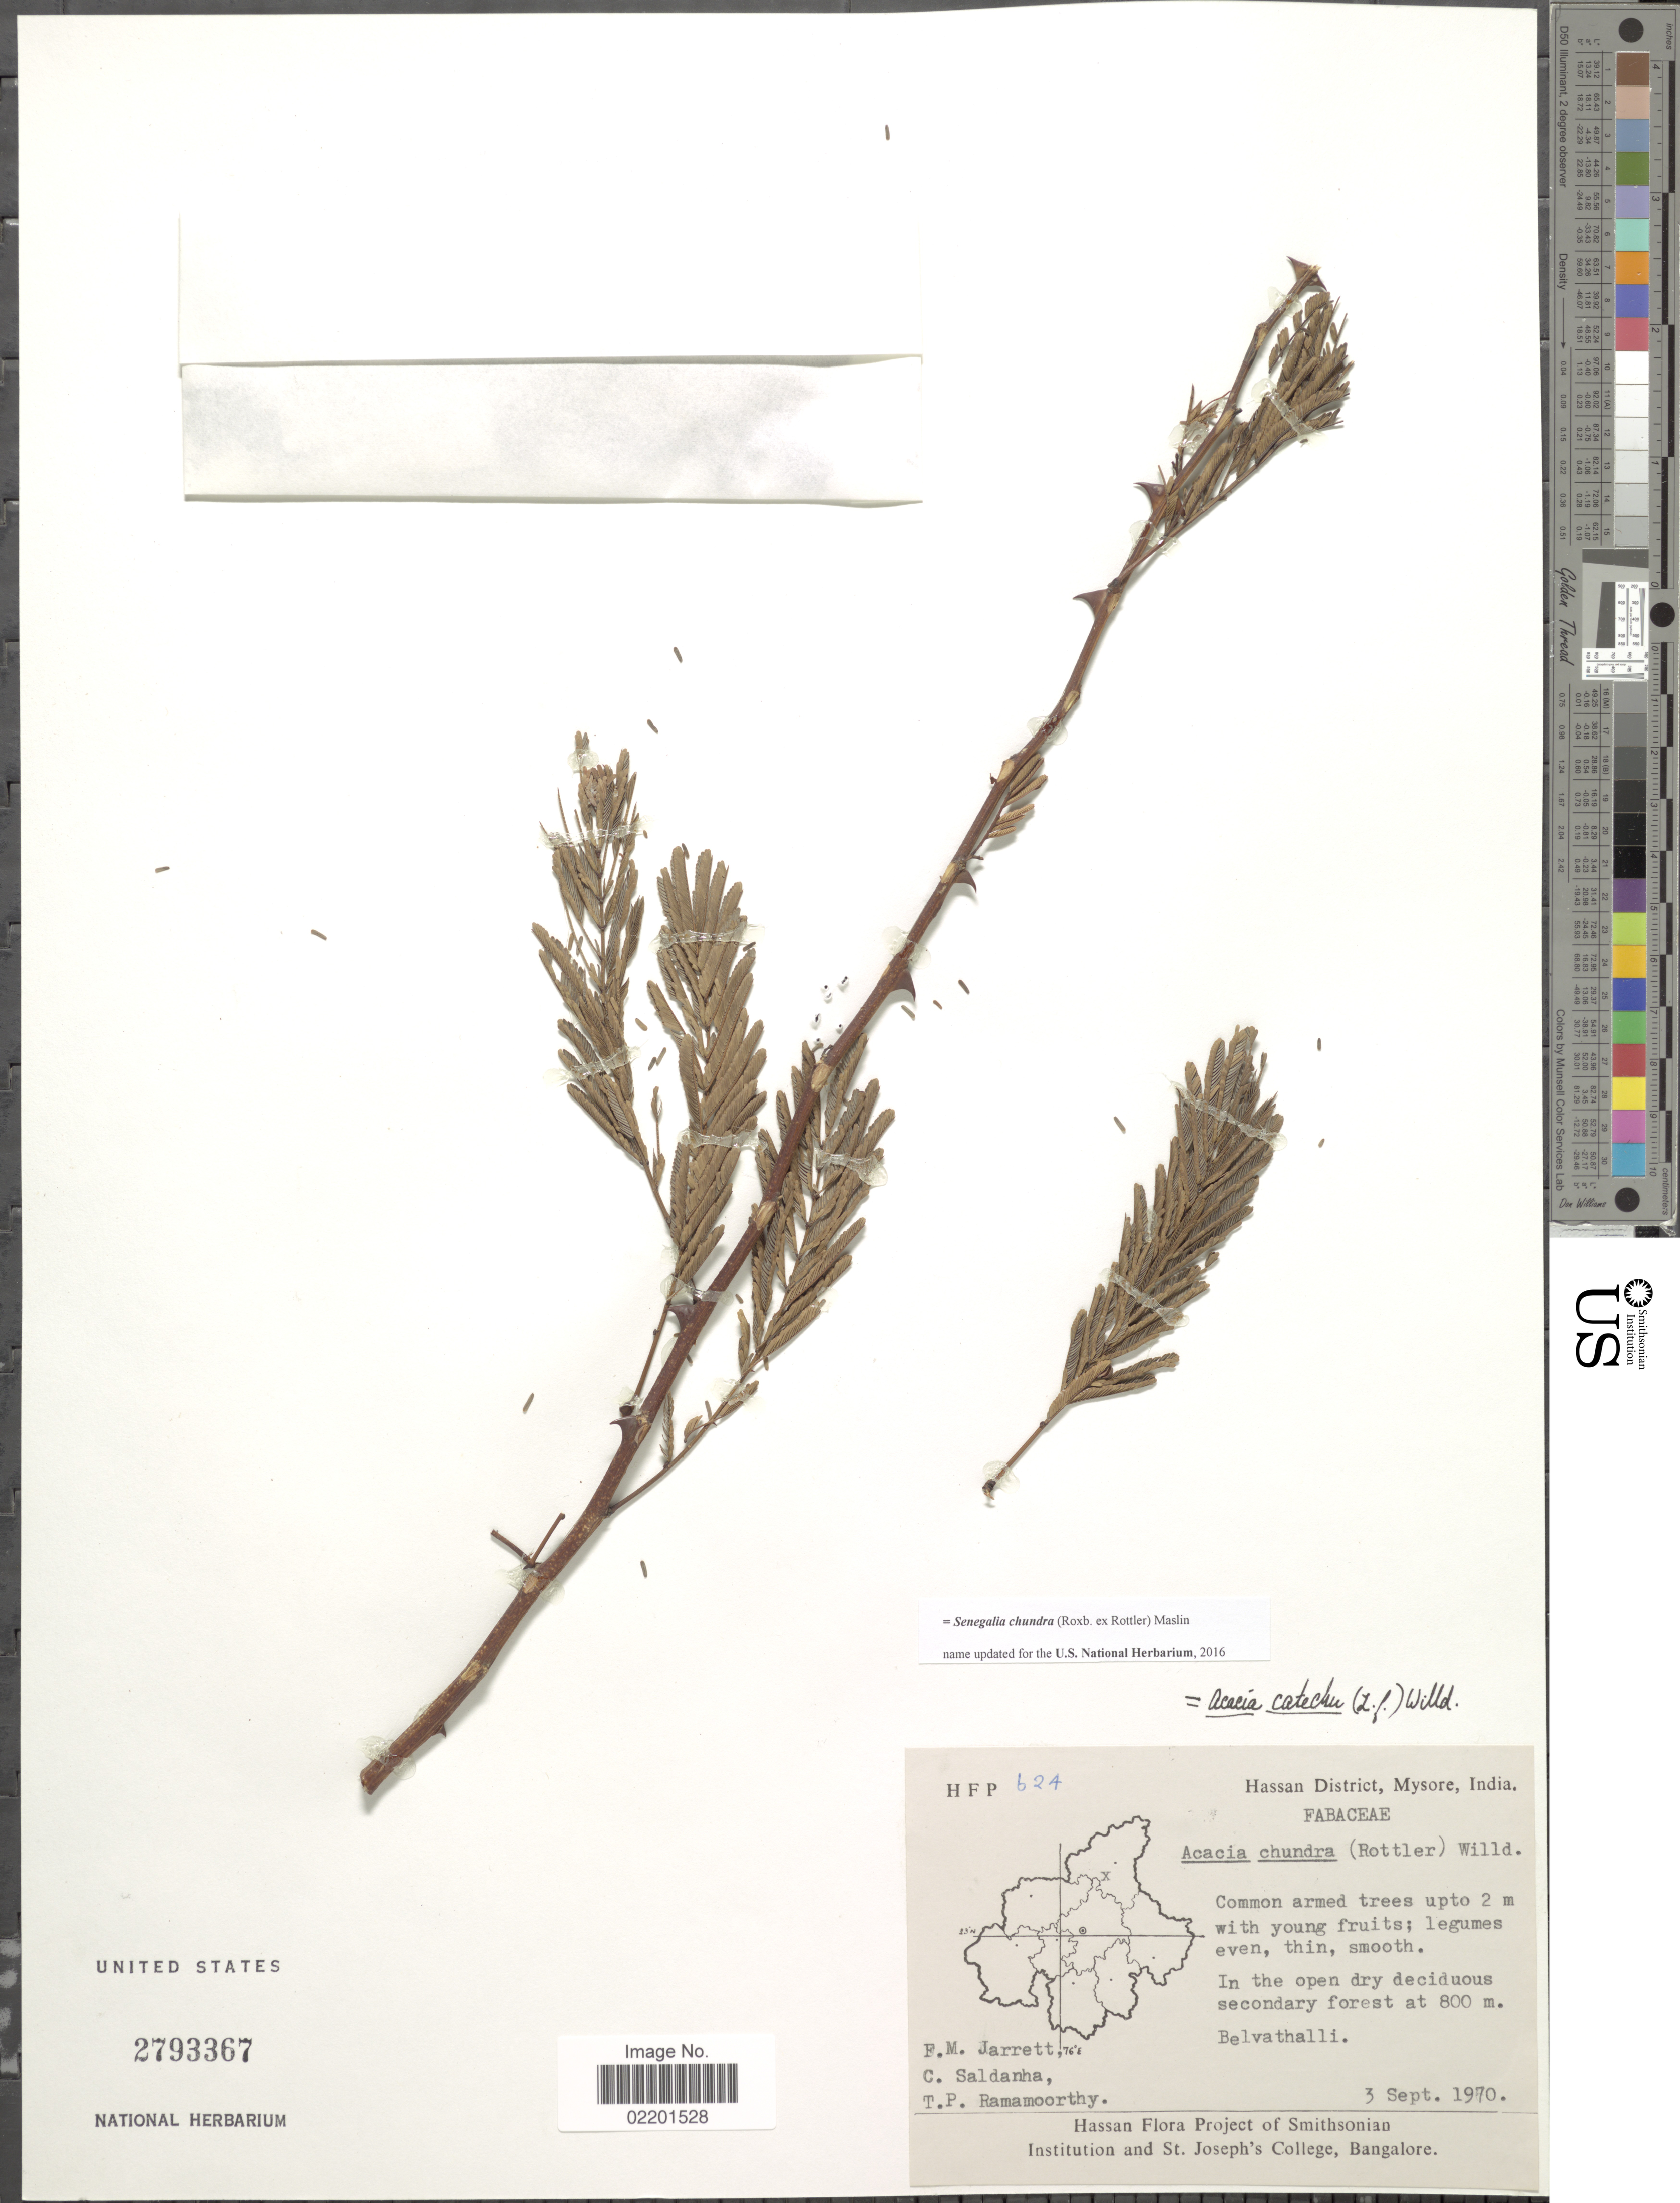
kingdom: Plantae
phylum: Tracheophyta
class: Magnoliopsida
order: Fabales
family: Fabaceae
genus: Senegalia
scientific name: Senegalia chundra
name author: (Roxb. ex Rottler) Maslin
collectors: F. M. Jarrett, C. Saldanha & T. P. Ramamoorthy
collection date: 1970-09-03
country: India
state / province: Karnataka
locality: Hassan District, Mysore, India. Belvathalli .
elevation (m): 800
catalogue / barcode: US 2793367